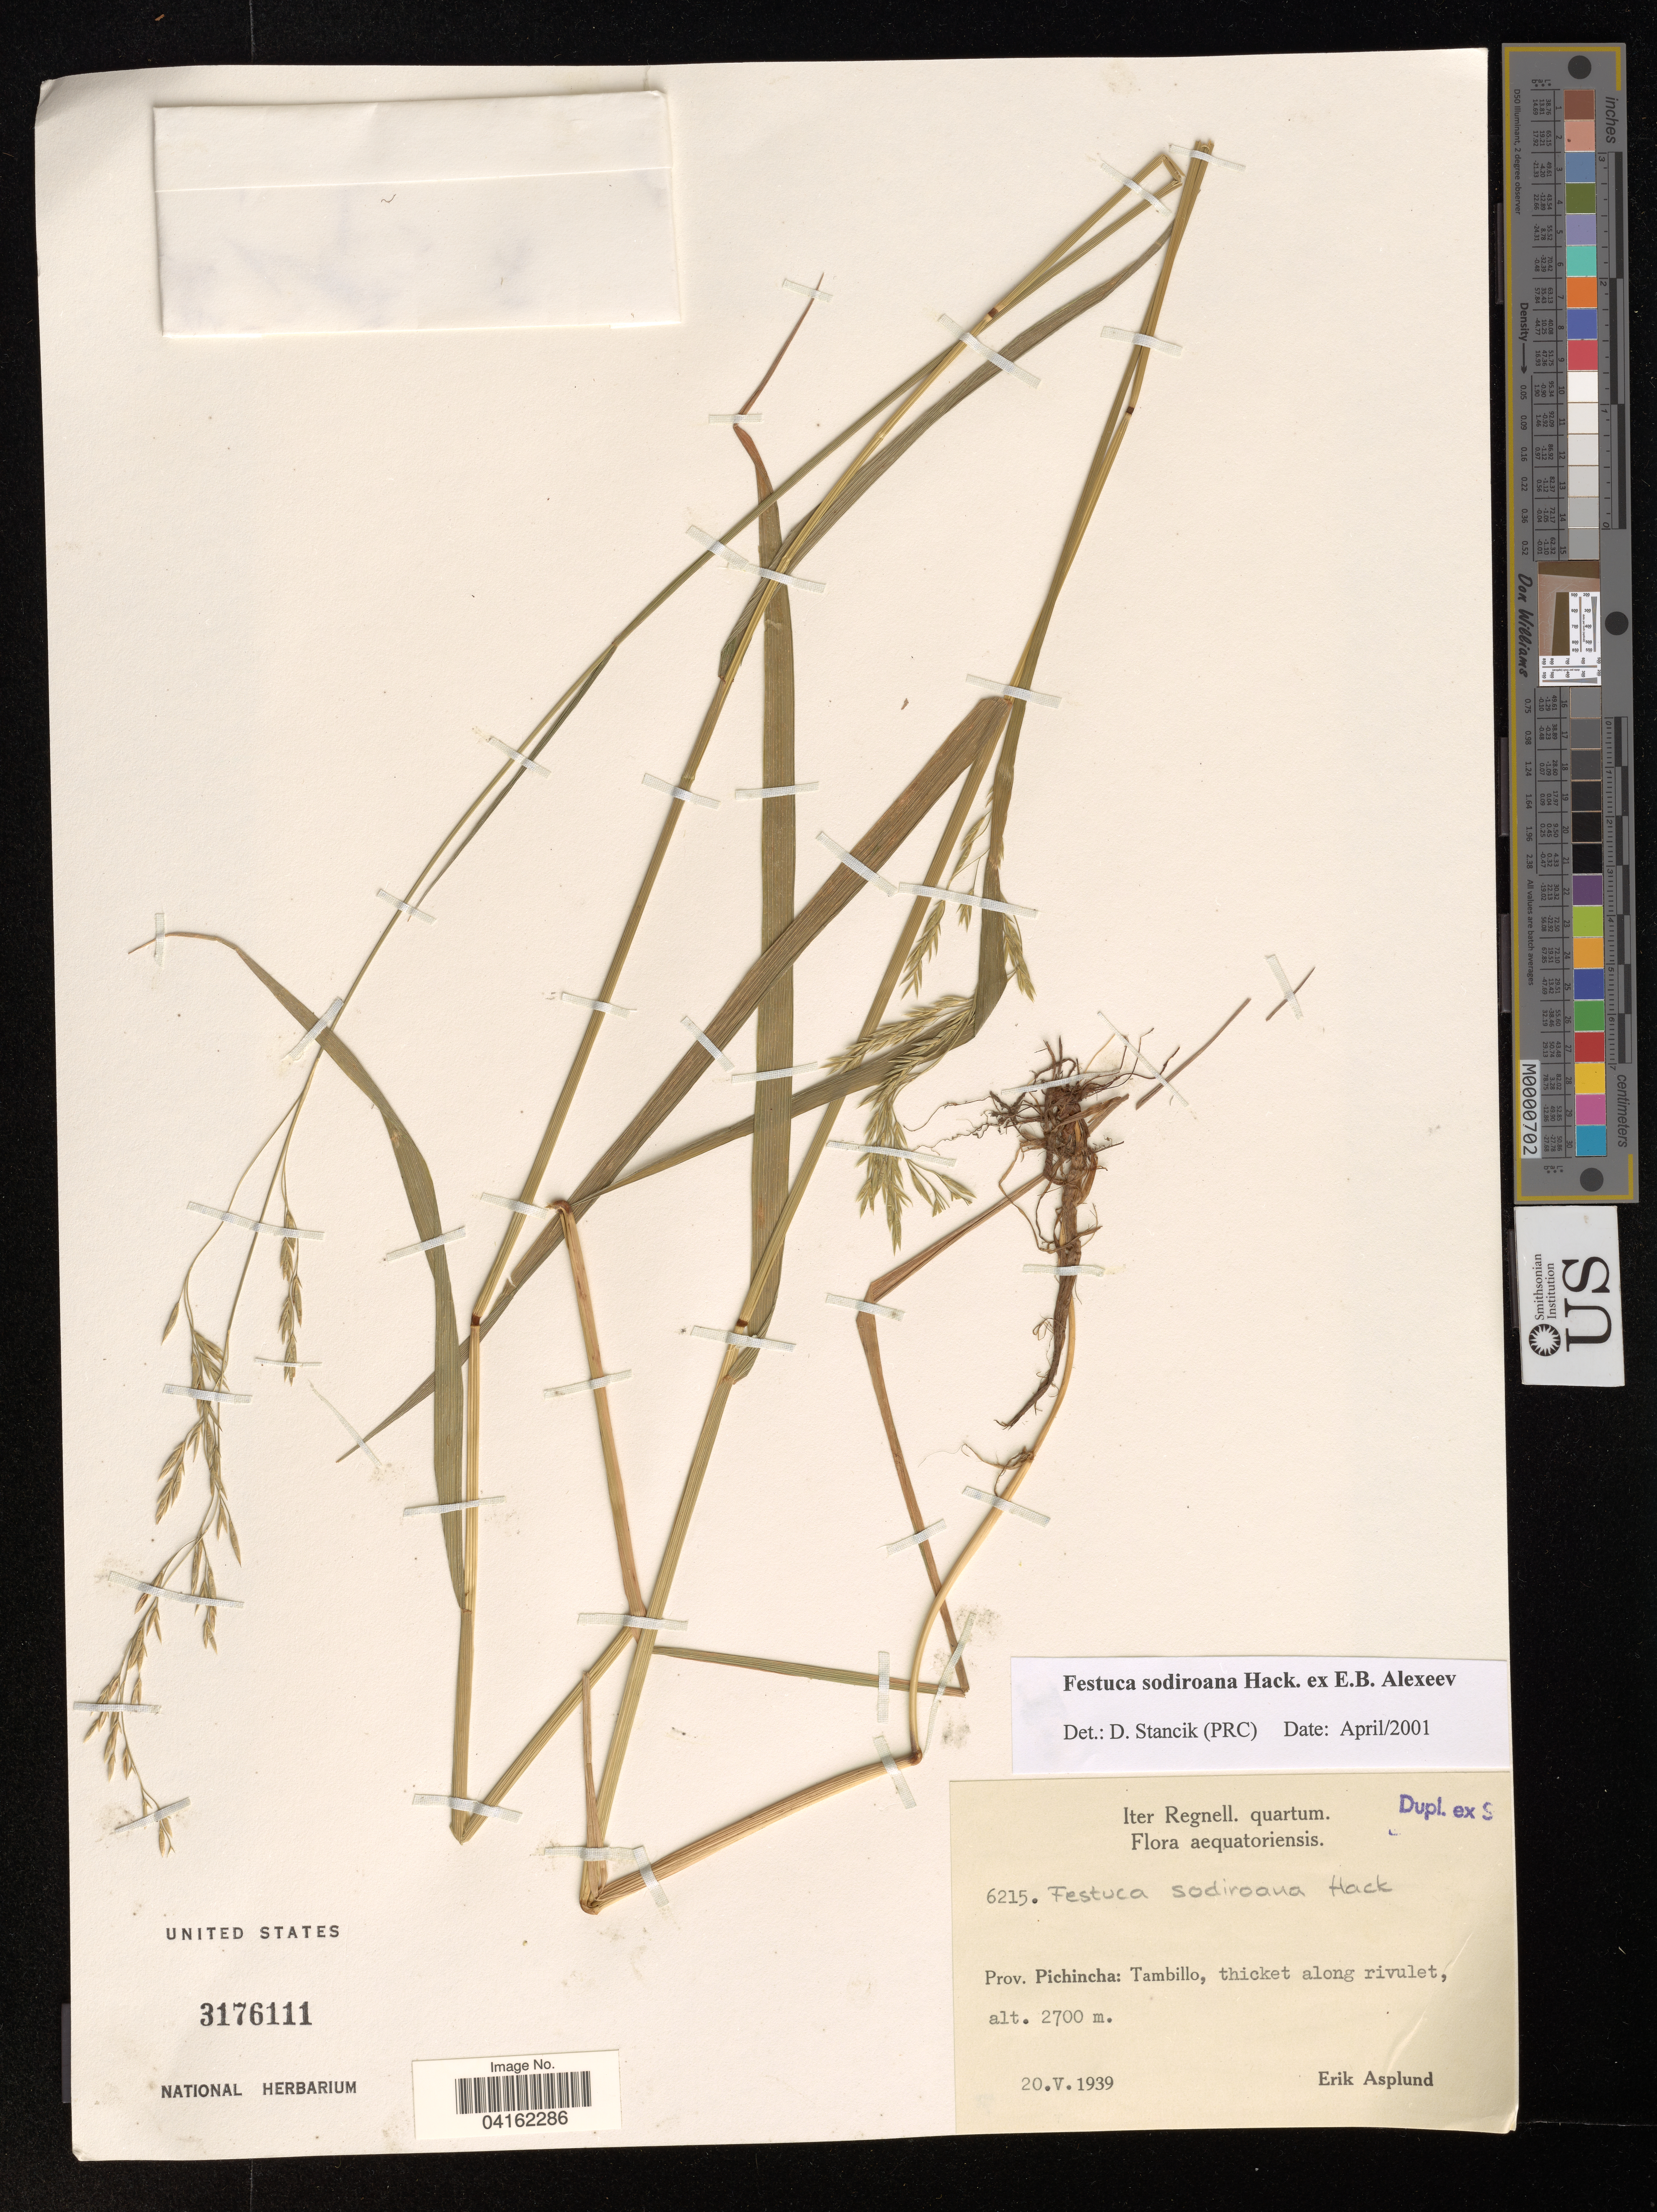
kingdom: Plantae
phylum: Tracheophyta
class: Liliopsida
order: Poales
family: Poaceae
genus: Festuca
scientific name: Festuca sodiroana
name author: Hack. ex E.B. Alexeev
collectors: E. Asplund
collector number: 6215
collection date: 1939-05-20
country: Ecuador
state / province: Pichincha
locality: Tambillo.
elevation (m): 2700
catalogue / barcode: US 3176111